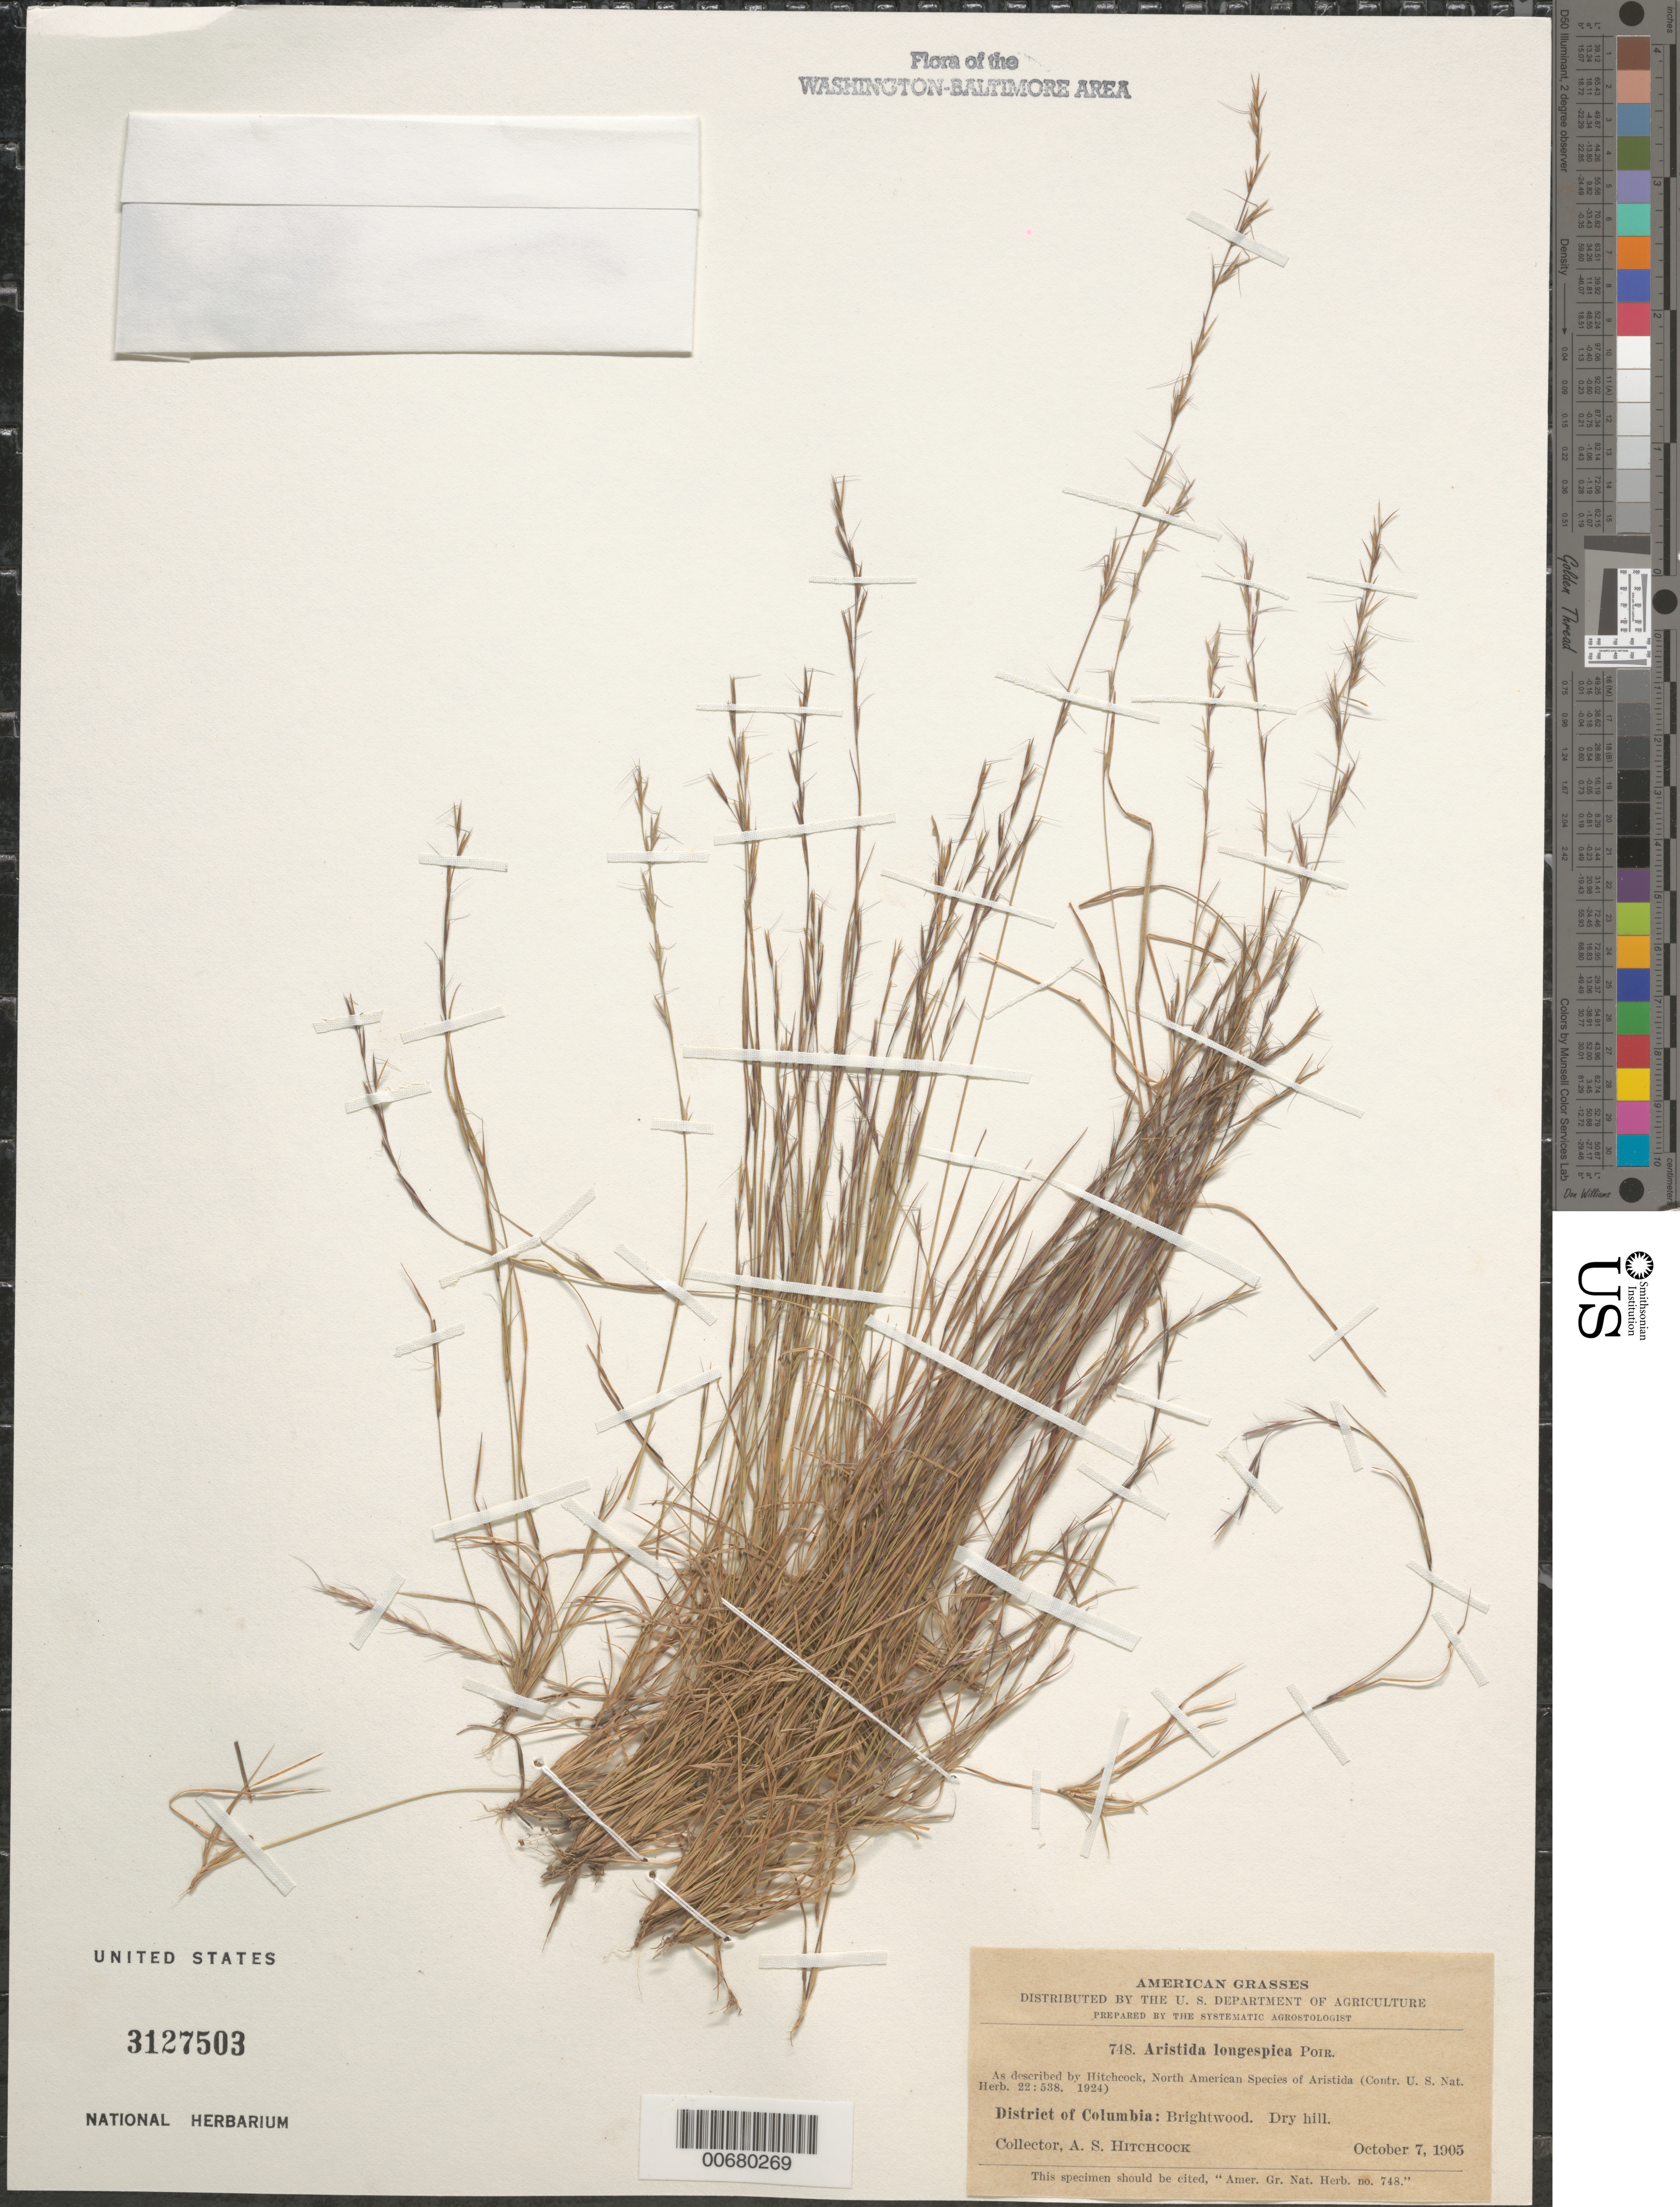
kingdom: Plantae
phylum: Tracheophyta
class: Liliopsida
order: Poales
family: Poaceae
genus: Aristida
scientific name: Aristida longespica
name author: Poir.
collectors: A. S. Hitchcock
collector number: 748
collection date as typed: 07 Oct 1905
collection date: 1905-10-07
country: United States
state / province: District of Columbia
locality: Brightwood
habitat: Dry hill.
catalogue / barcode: US 3127503